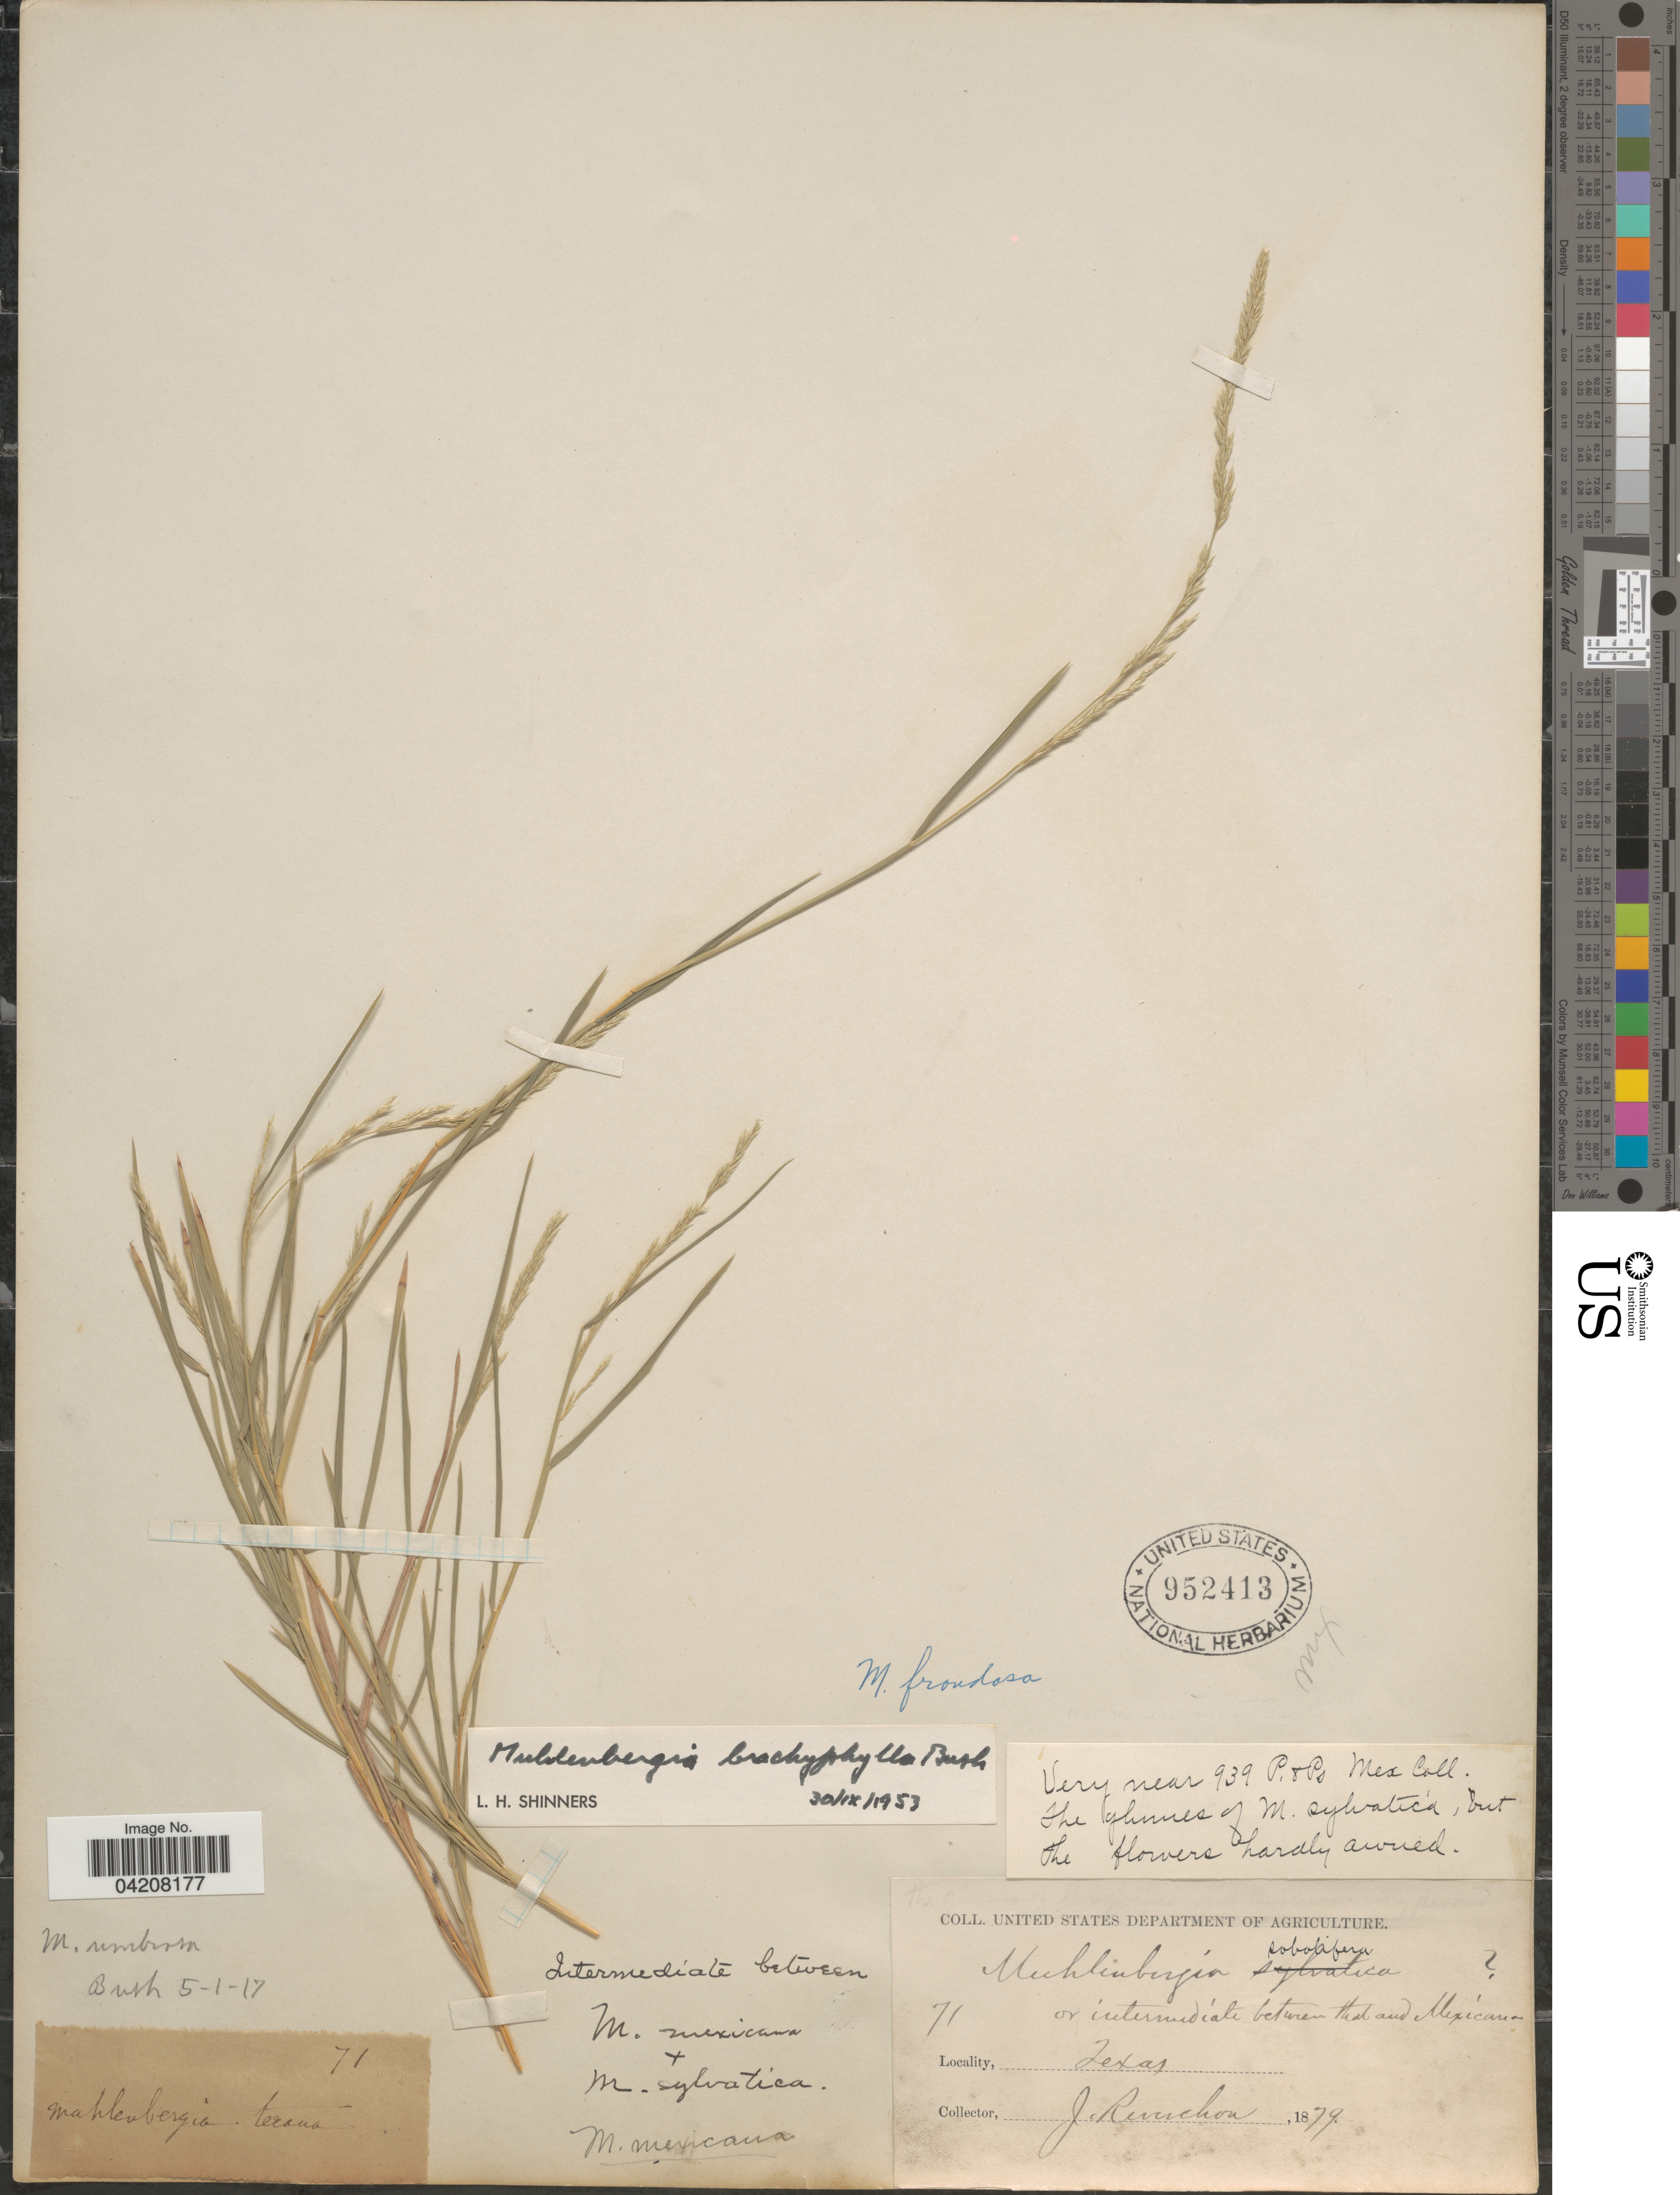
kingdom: Plantae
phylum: Tracheophyta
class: Liliopsida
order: Poales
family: Poaceae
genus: Muhlenbergia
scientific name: Muhlenbergia bushii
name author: R.W. Pohl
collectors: J. Reverchon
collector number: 71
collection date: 1879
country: United States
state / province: Texas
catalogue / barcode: US 952413